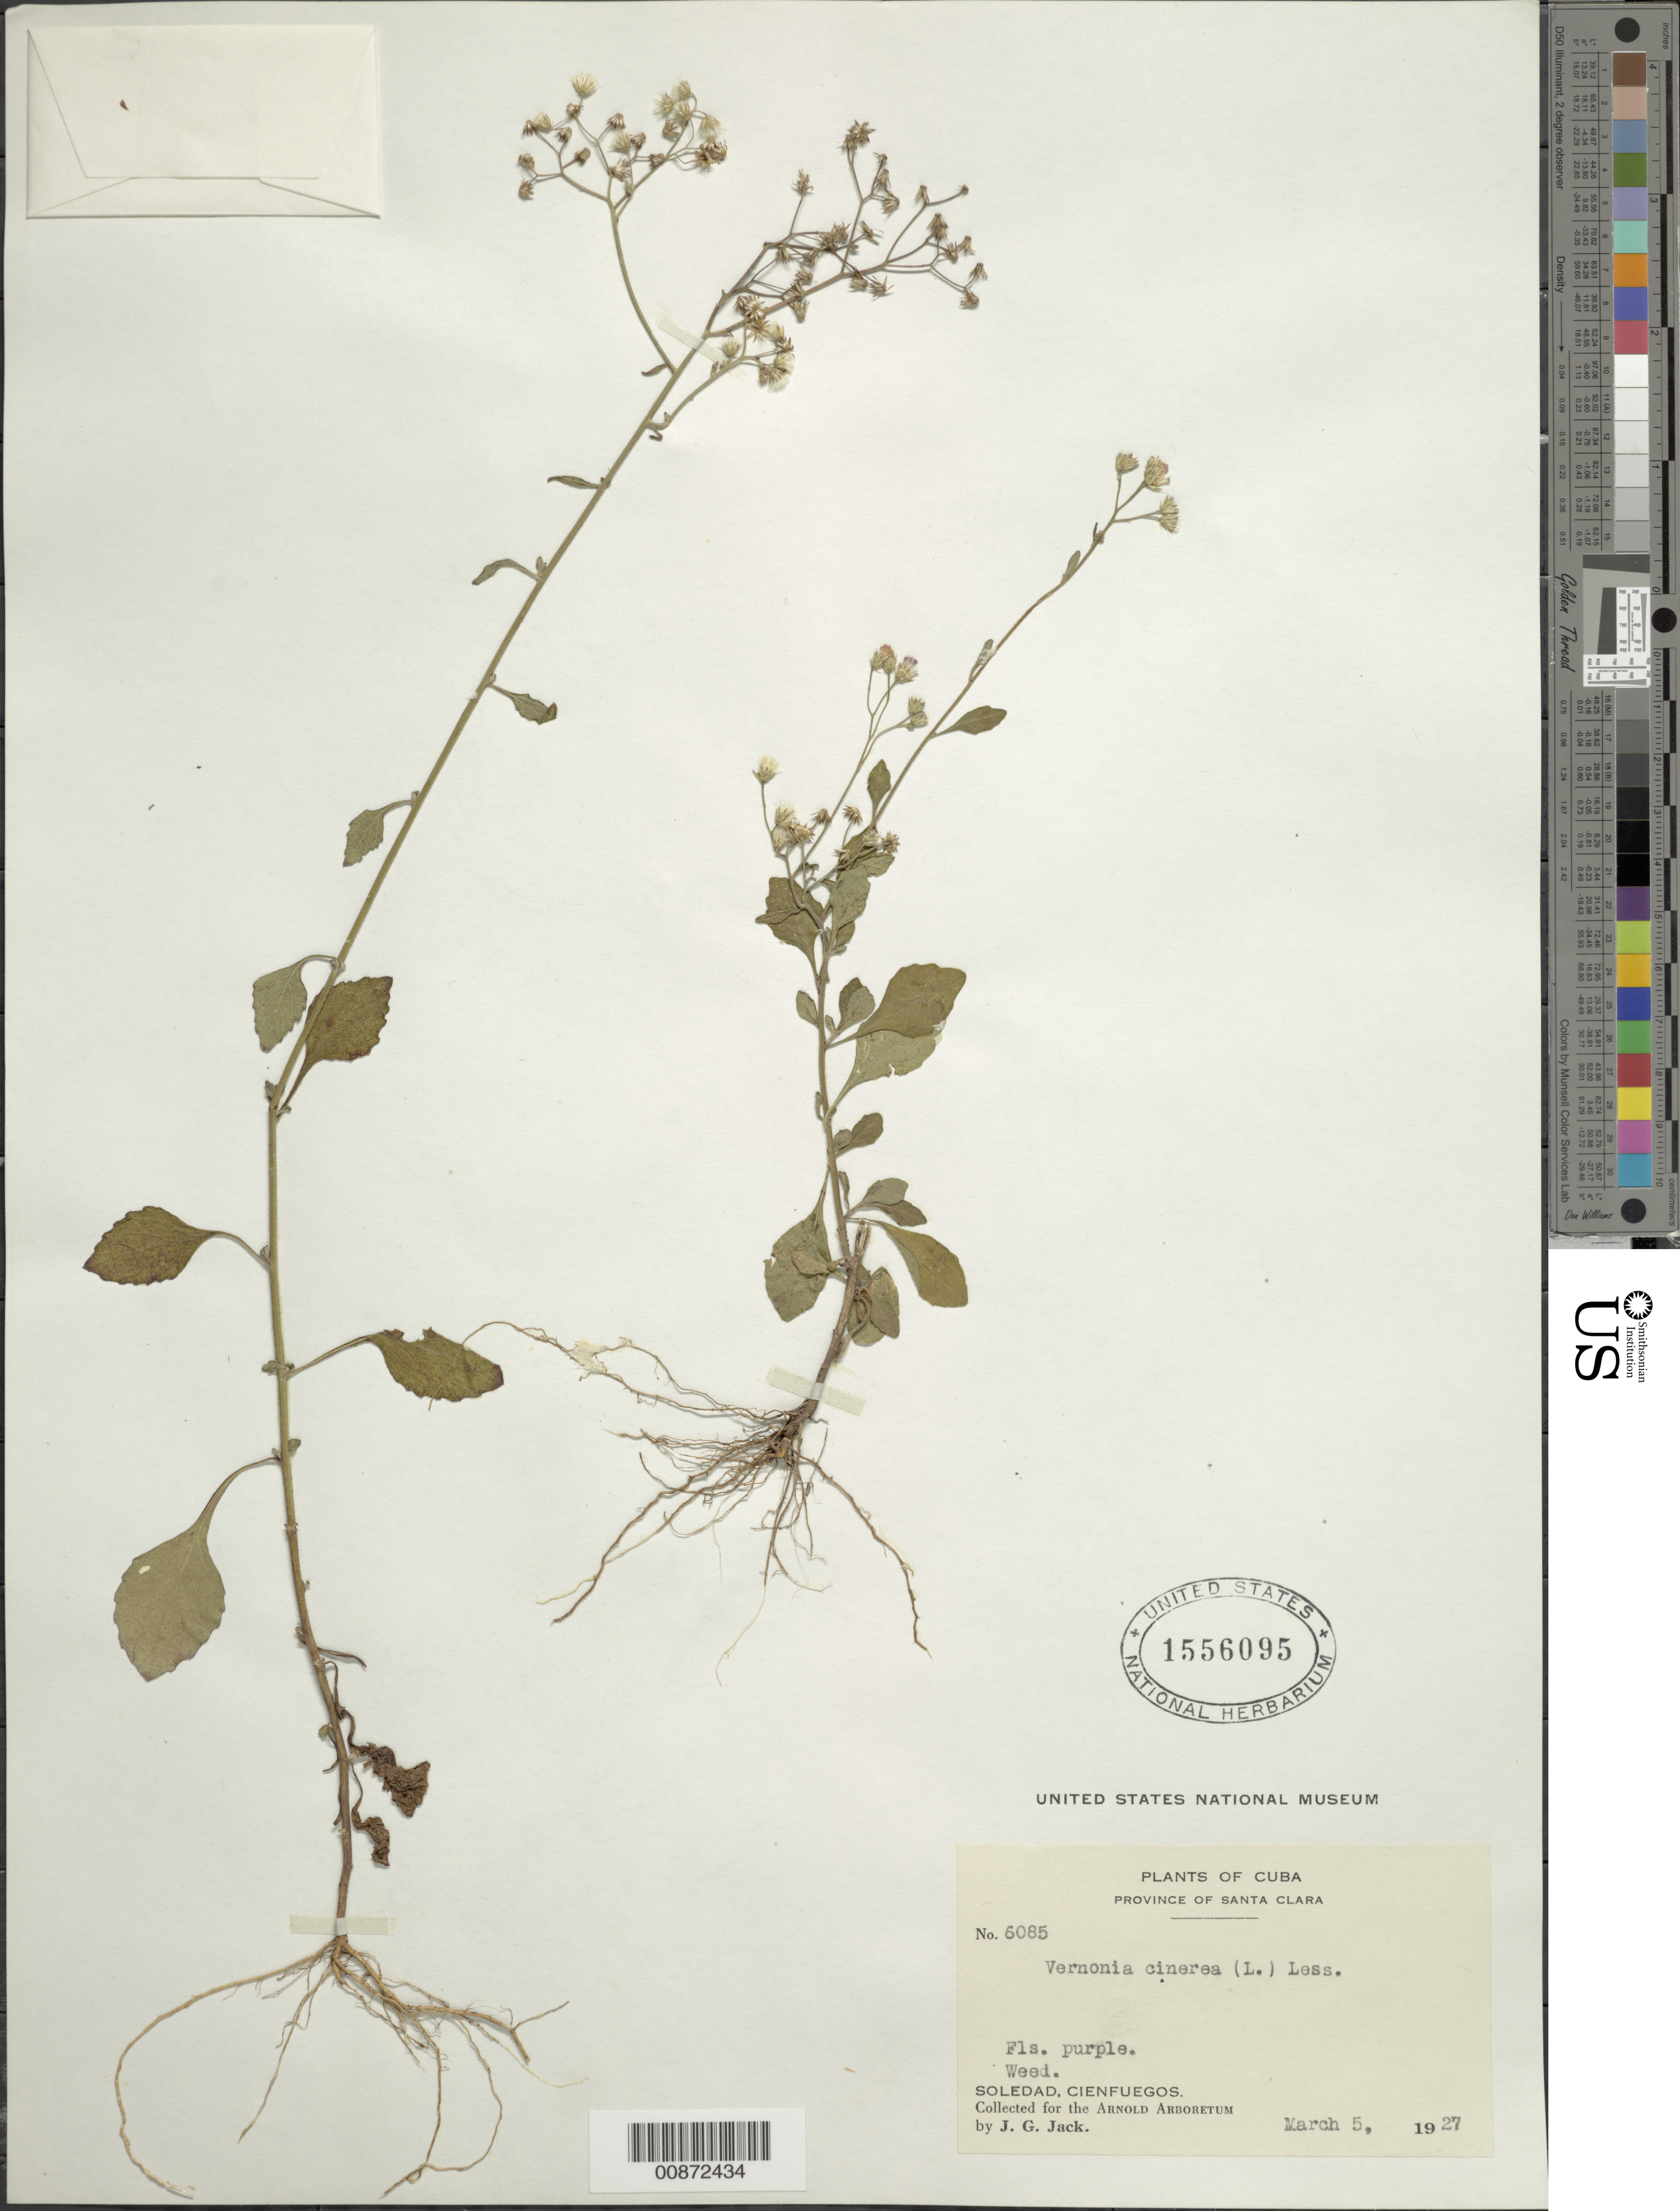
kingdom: Plantae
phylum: Tracheophyta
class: Magnoliopsida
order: Asterales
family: Asteraceae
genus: Cyanthillium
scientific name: Cyanthillium cinereum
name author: (L.) H. Rob.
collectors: J. G. Jack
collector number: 6085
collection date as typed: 05 Mar 1927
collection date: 1927-03-05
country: Cuba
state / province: Las Villas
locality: Soledad, Cienfuegos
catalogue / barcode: US 1556095